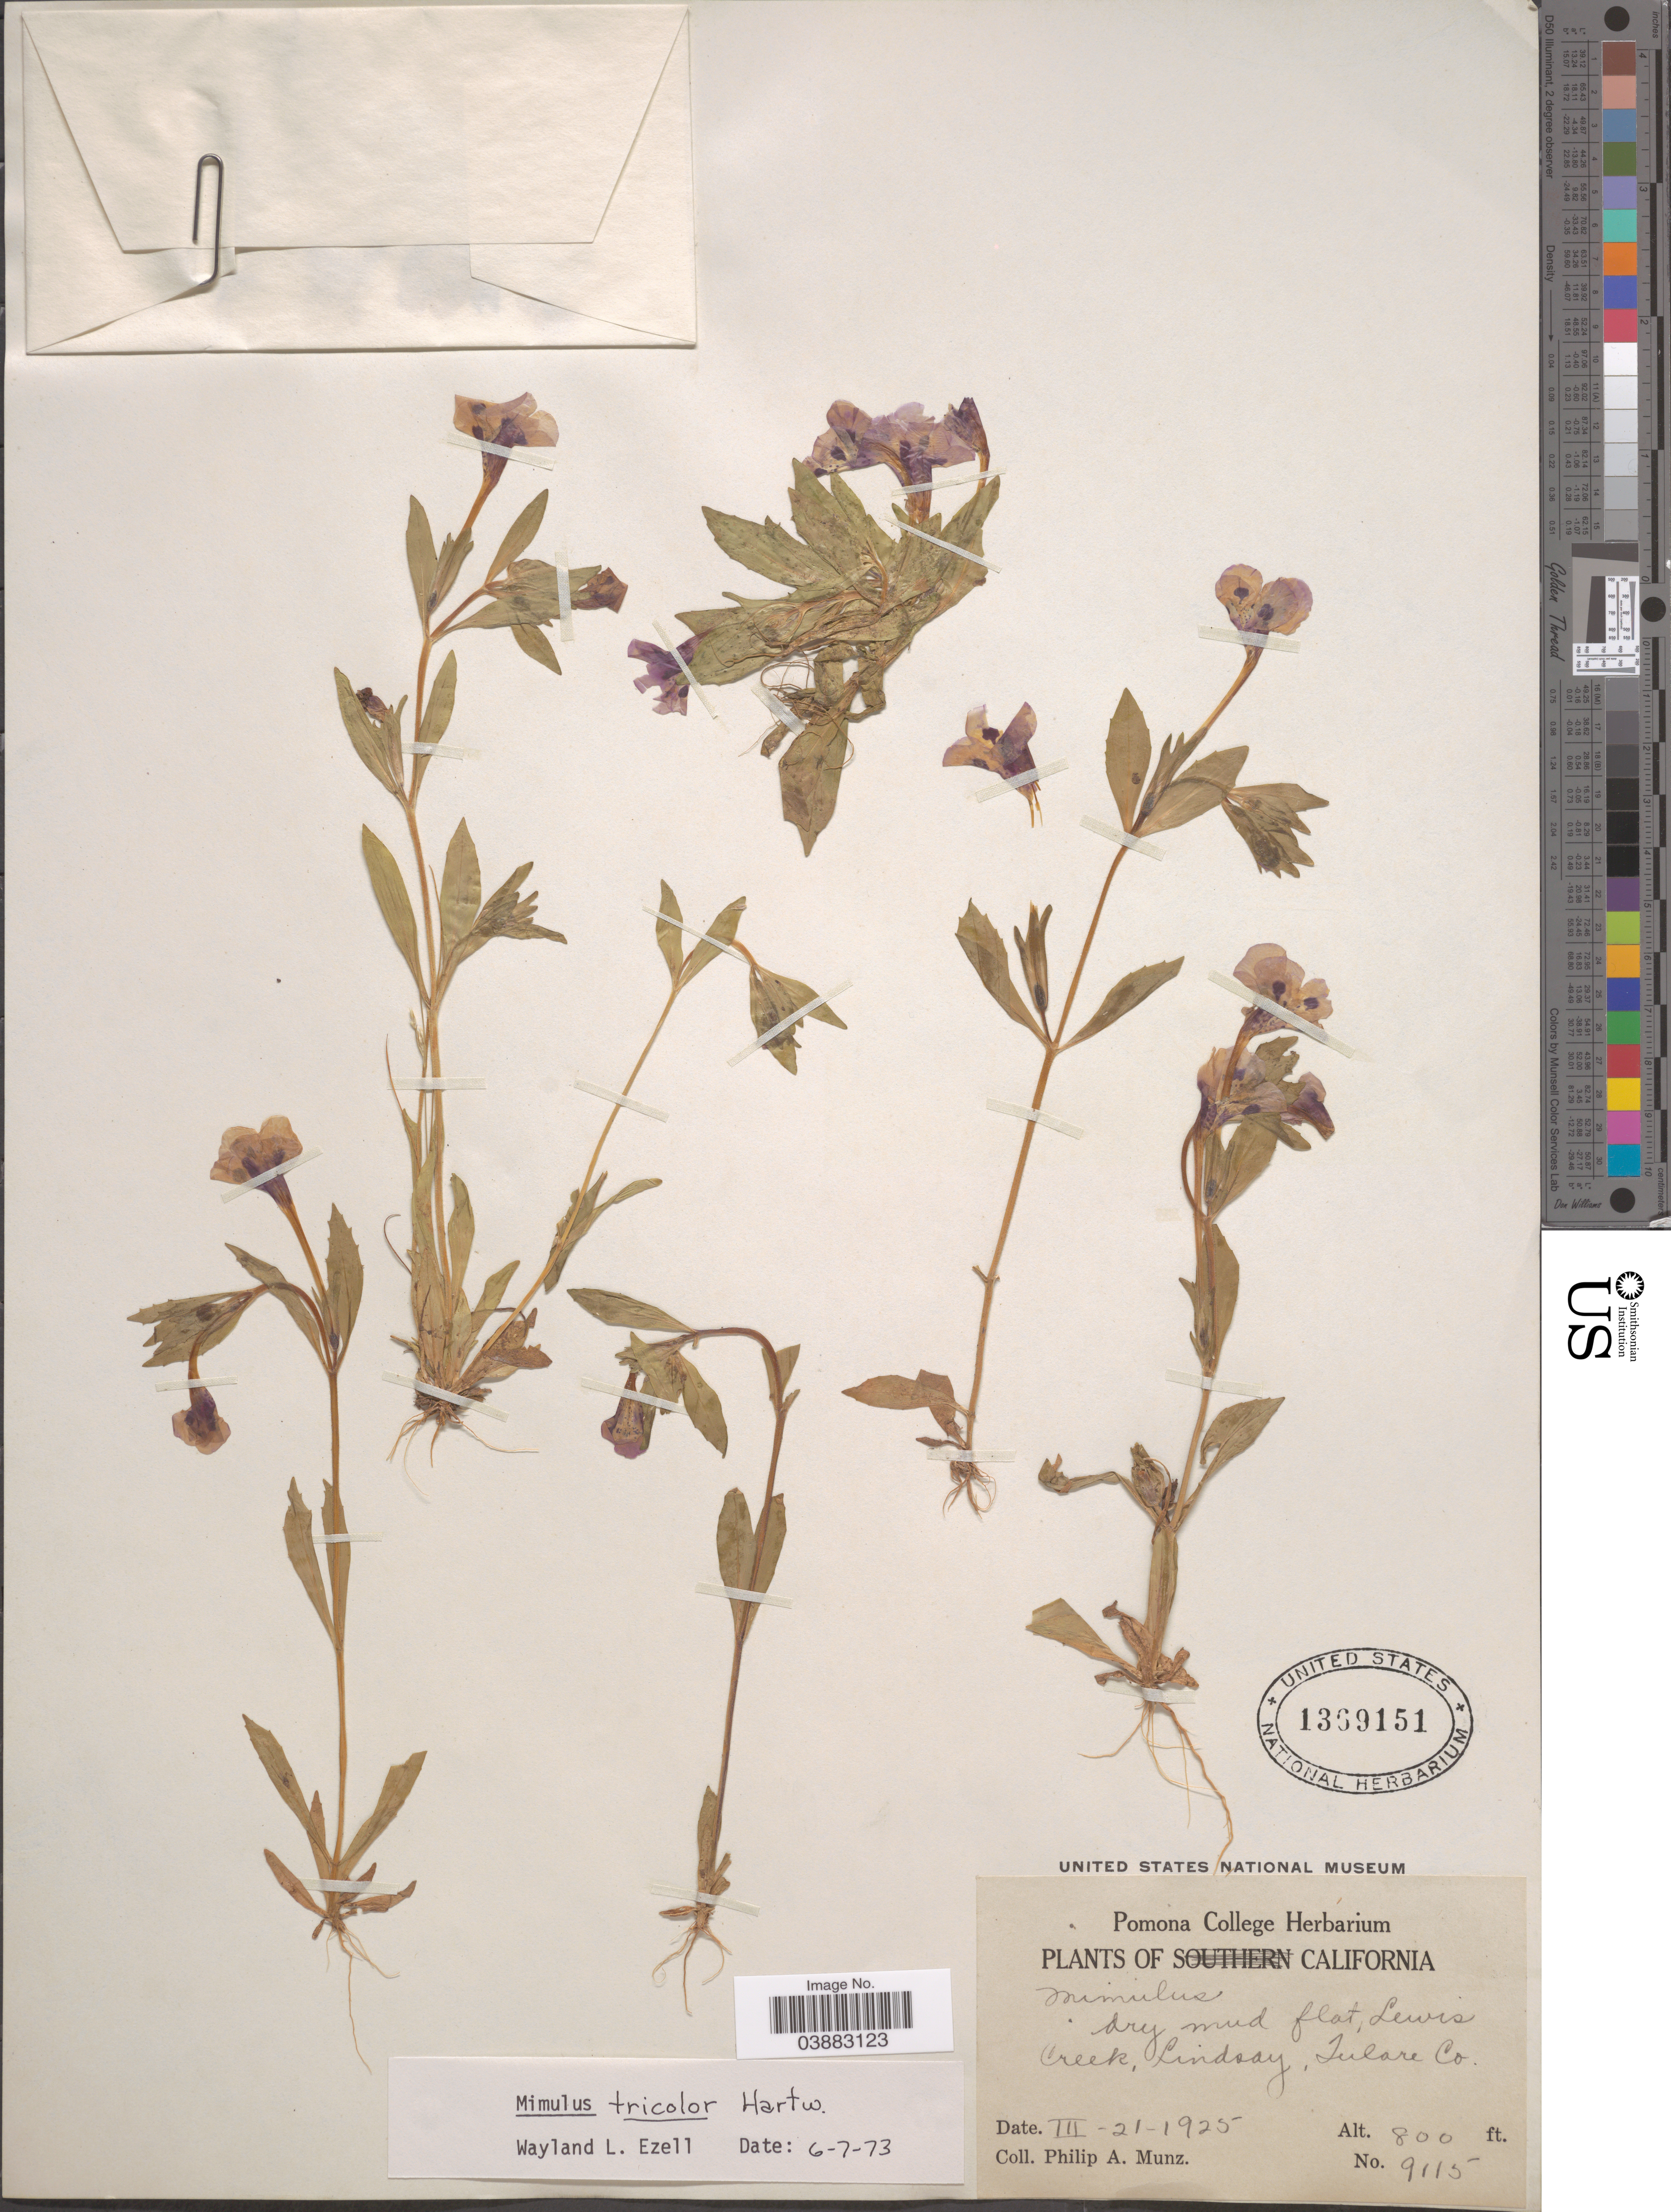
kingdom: Plantae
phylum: Tracheophyta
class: Magnoliopsida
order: Lamiales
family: Phrymaceae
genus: Mimulus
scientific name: Mimulus tricolor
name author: Hartw. ex Lindl.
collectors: P. A. Munz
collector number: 9115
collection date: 1925-03-21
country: United States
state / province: California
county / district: Tulare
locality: Dry mud flat, Lewis Creek, Lindsay, Tulare Co.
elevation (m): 244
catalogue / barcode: US 1369151